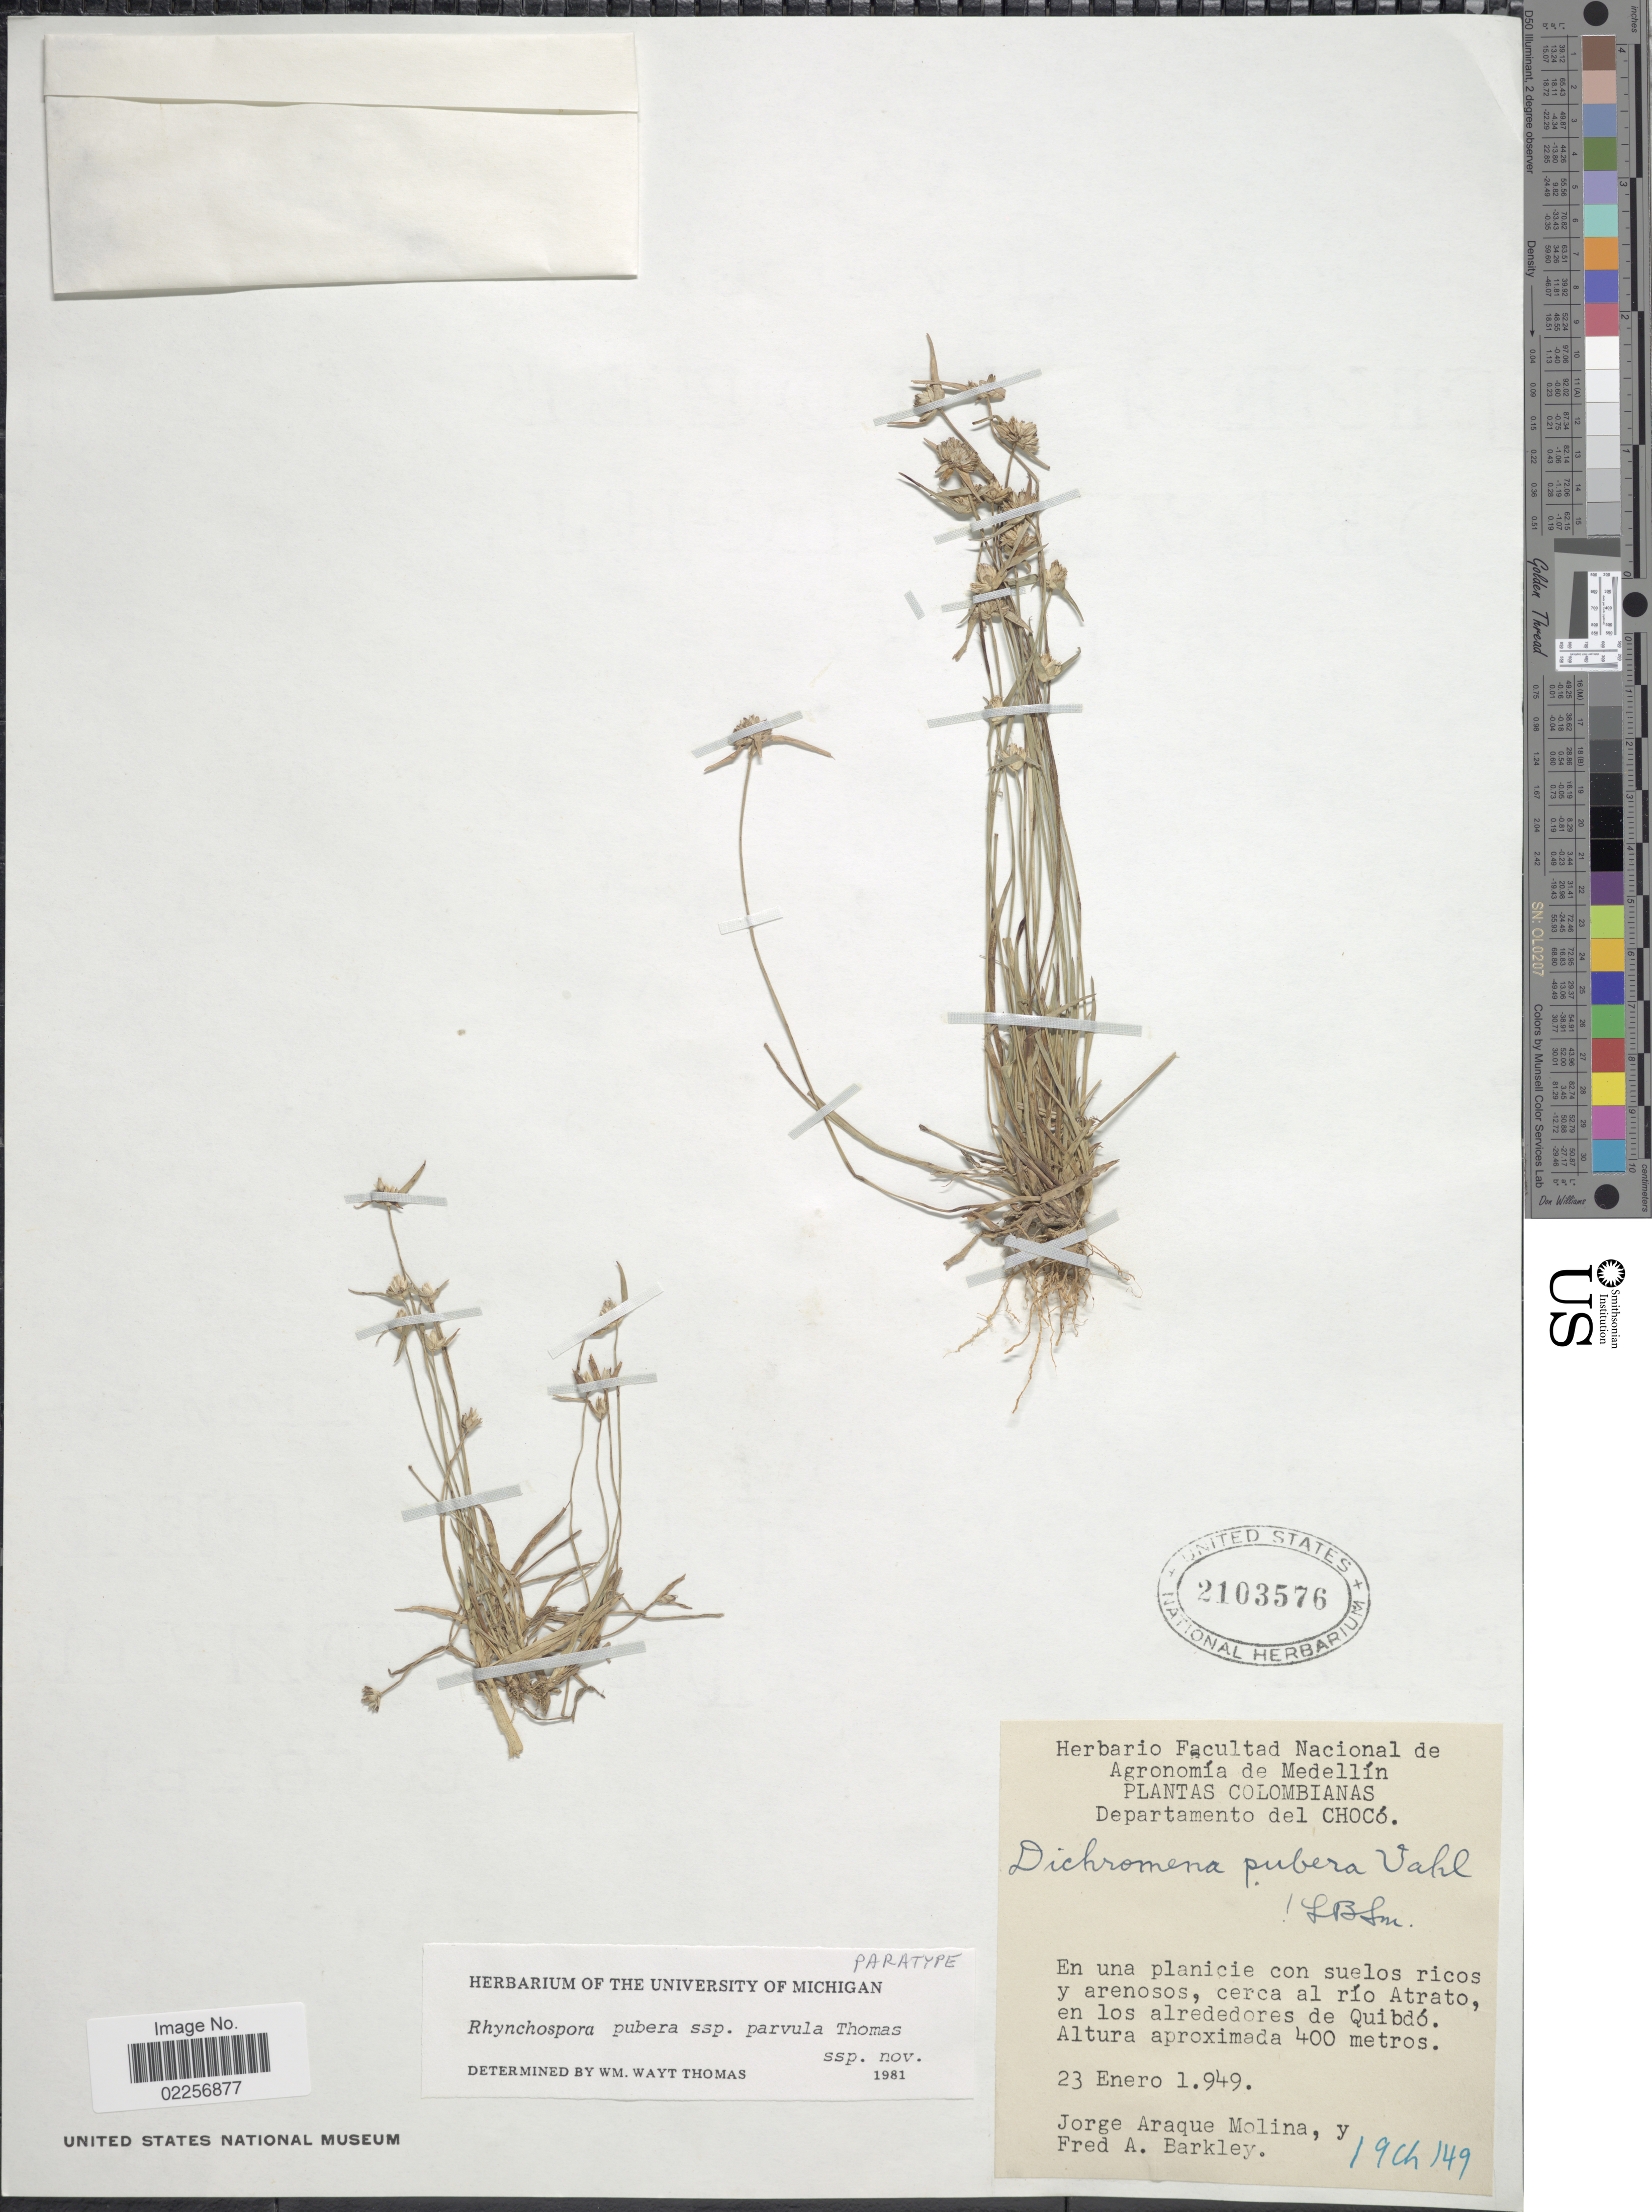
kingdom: Plantae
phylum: Tracheophyta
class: Liliopsida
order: Poales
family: Cyperaceae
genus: Rhynchospora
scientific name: Rhynchospora pubera subsp. parvula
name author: W.W. Thomas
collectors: J. Araque Molina & F. A. Barkley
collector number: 19ch149?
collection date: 1949-01-23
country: Colombia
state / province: Chocó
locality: Colombianas. En una planicie con suelos ricos y arenosos, cerca al rio Atrato, en los alrededores de Quibdo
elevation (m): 400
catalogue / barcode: US 2103576